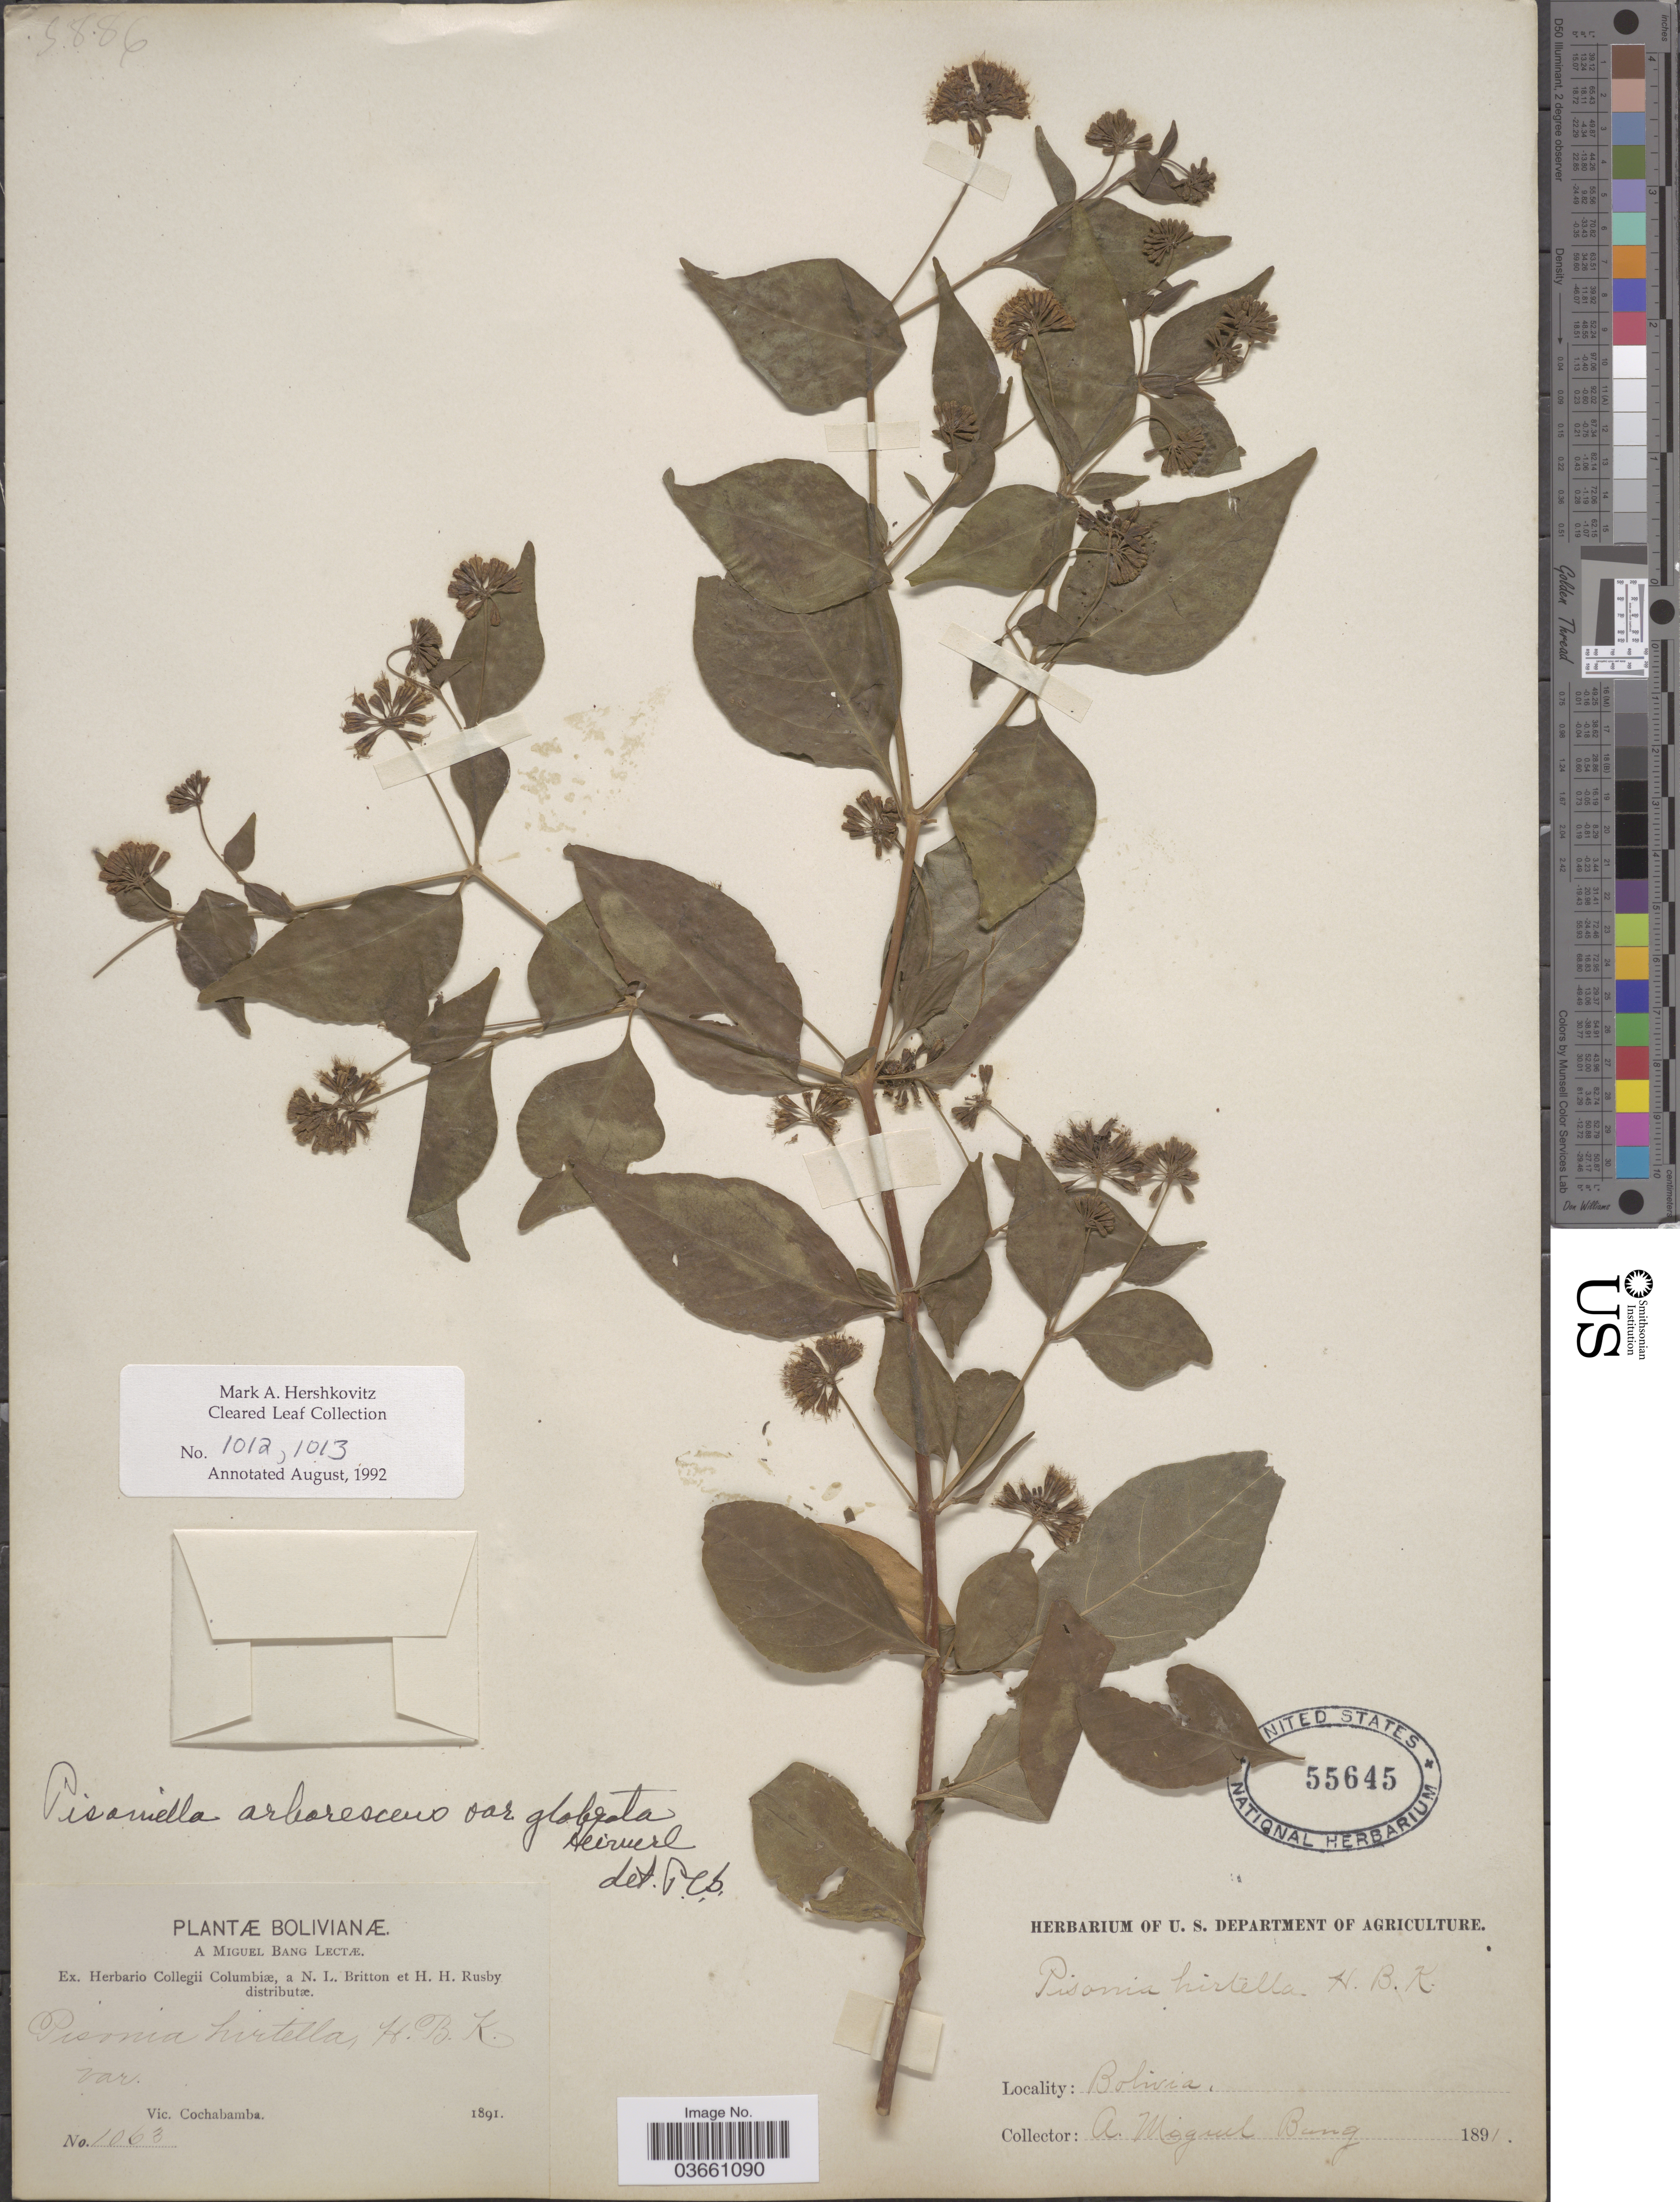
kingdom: Plantae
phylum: Tracheophyta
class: Magnoliopsida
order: Caryophyllales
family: Nyctaginaceae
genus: Pisoniella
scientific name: Pisoniella arborescens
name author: (Lag. & Rodr.) Standl.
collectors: M. Bang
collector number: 1063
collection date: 1891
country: Bolivia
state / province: Cochabamba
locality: Vic. Cochabamba.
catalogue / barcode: US 55645